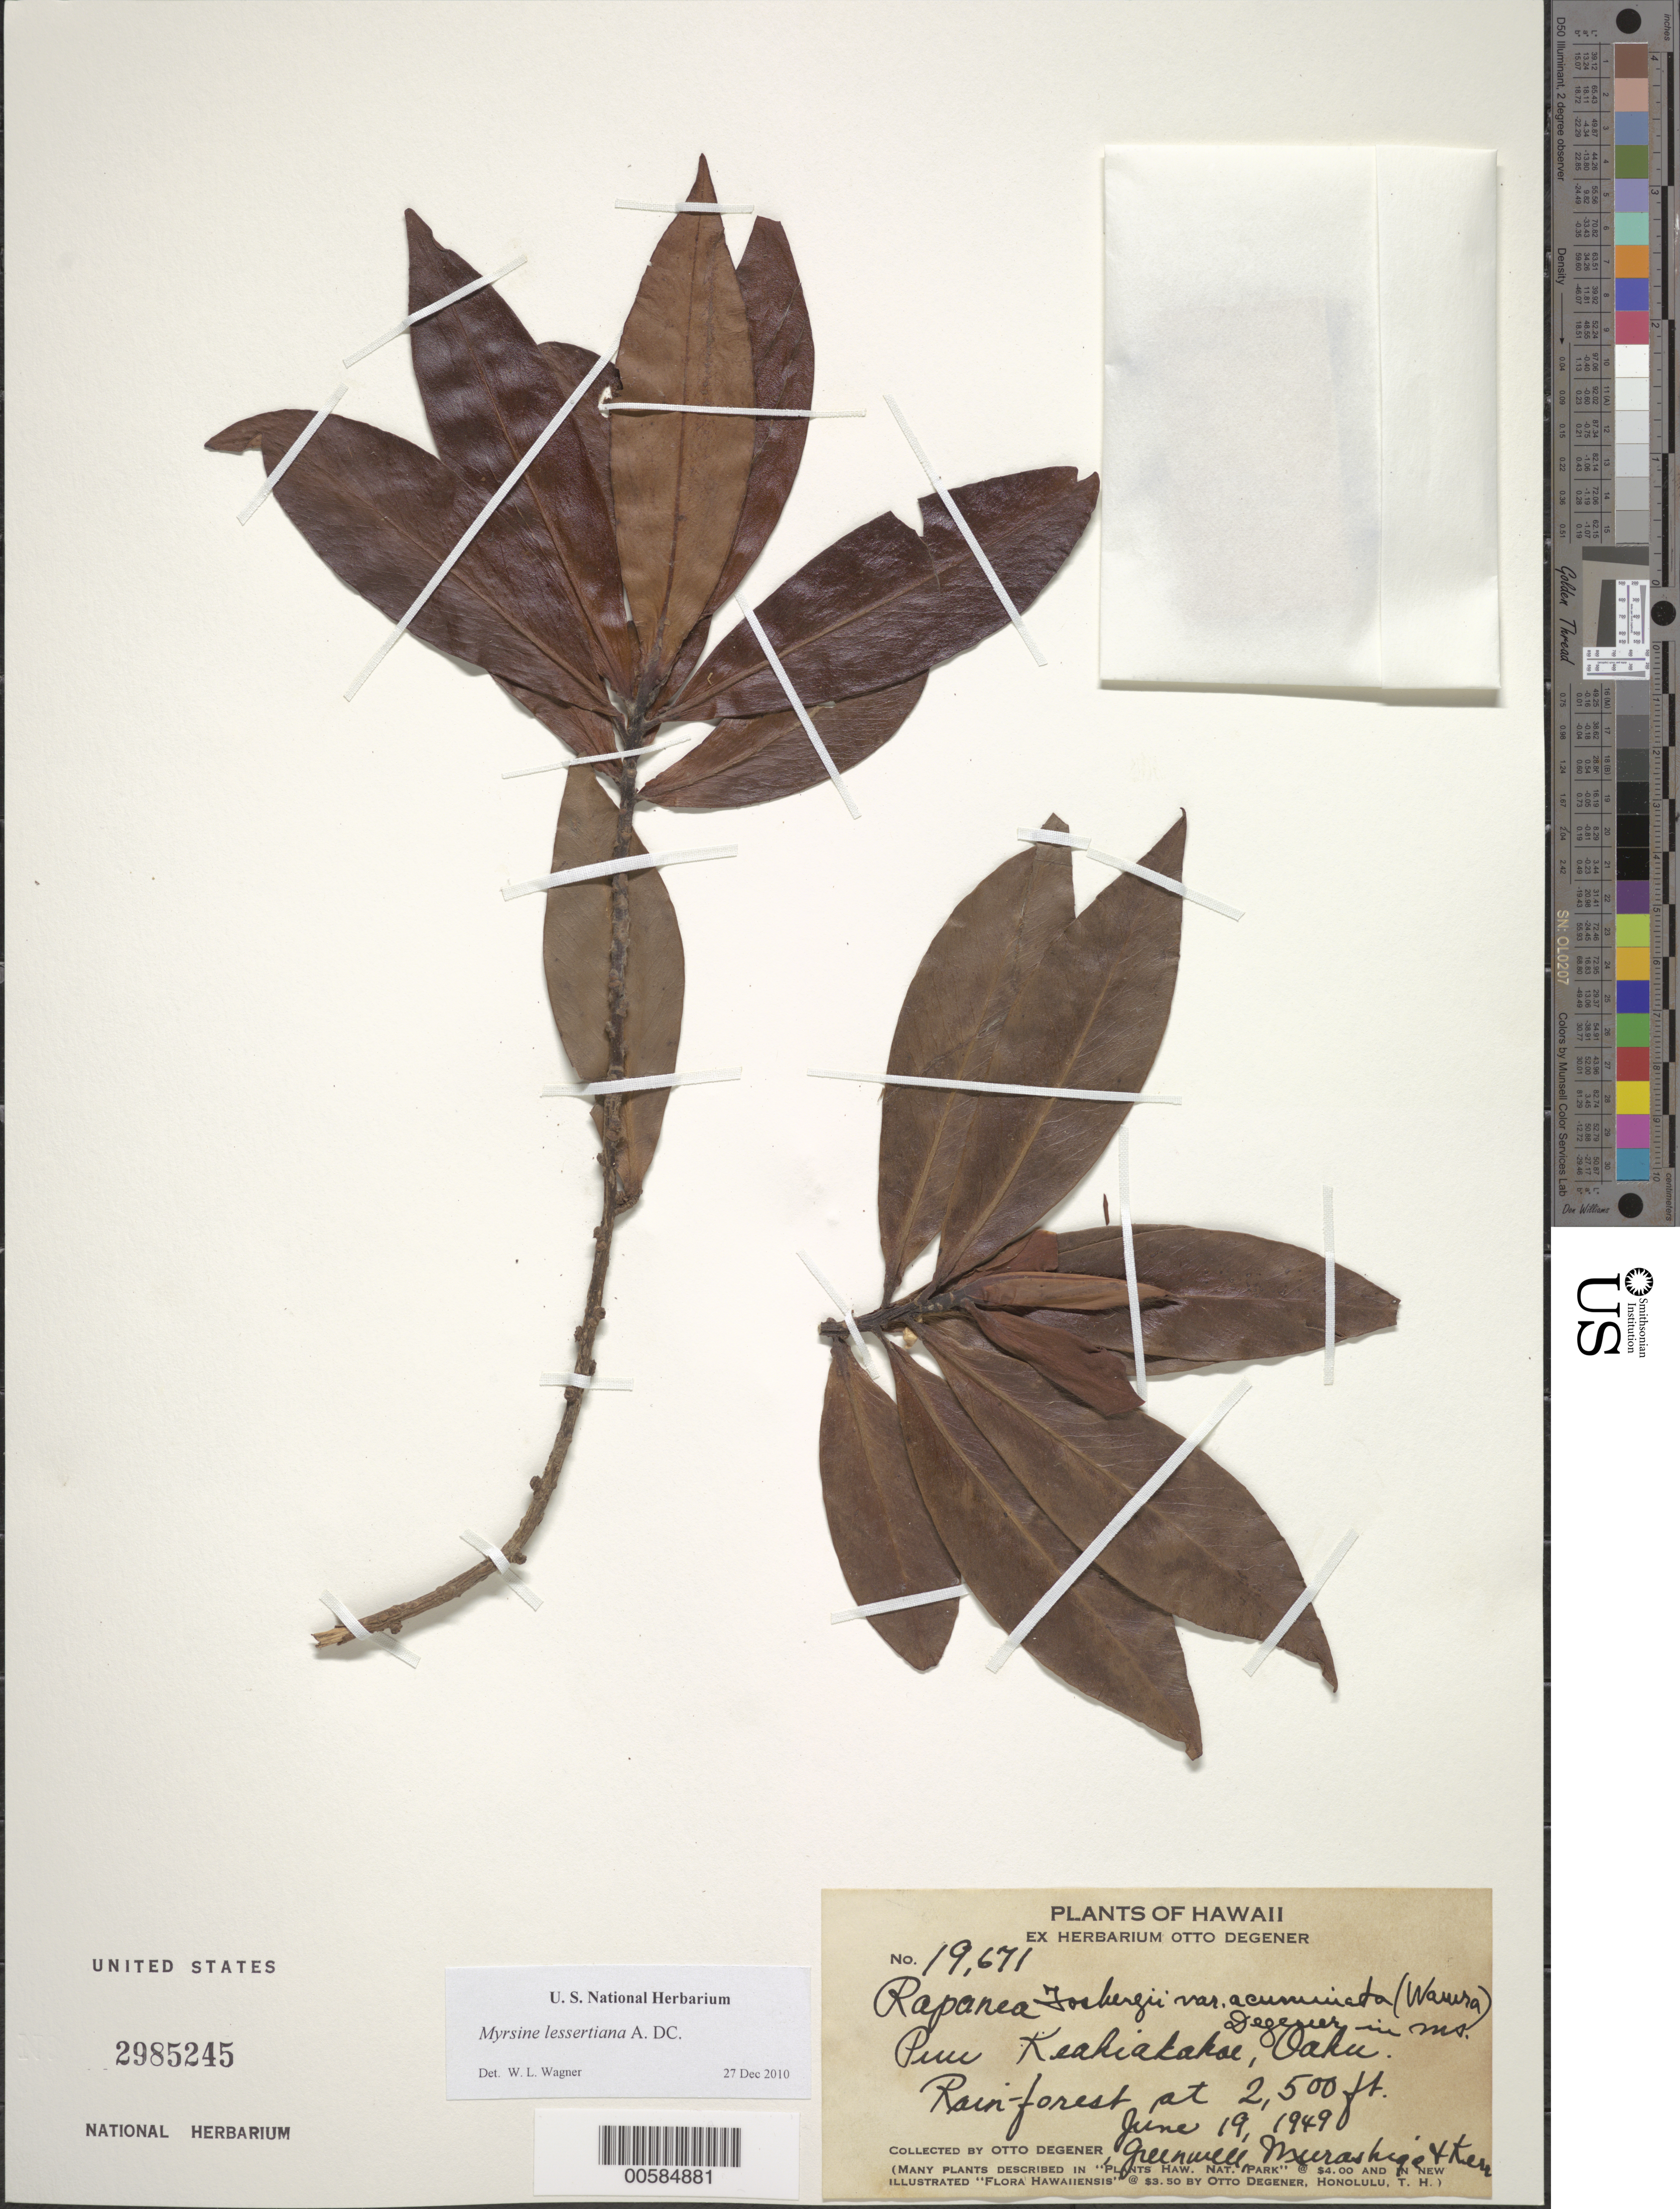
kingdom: Plantae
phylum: Tracheophyta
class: Magnoliopsida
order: Ericales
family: Primulaceae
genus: Myrsine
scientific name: Myrsine lessertiana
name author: A. DC.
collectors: O. Degener, -. Greenwell, Murashige & Kerr, --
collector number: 19671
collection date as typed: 19 Jun 1949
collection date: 1949-06-19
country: United States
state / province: Hawaii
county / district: Honolulu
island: Oahu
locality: Puu Keahiakakae.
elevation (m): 762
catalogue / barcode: US 2985245